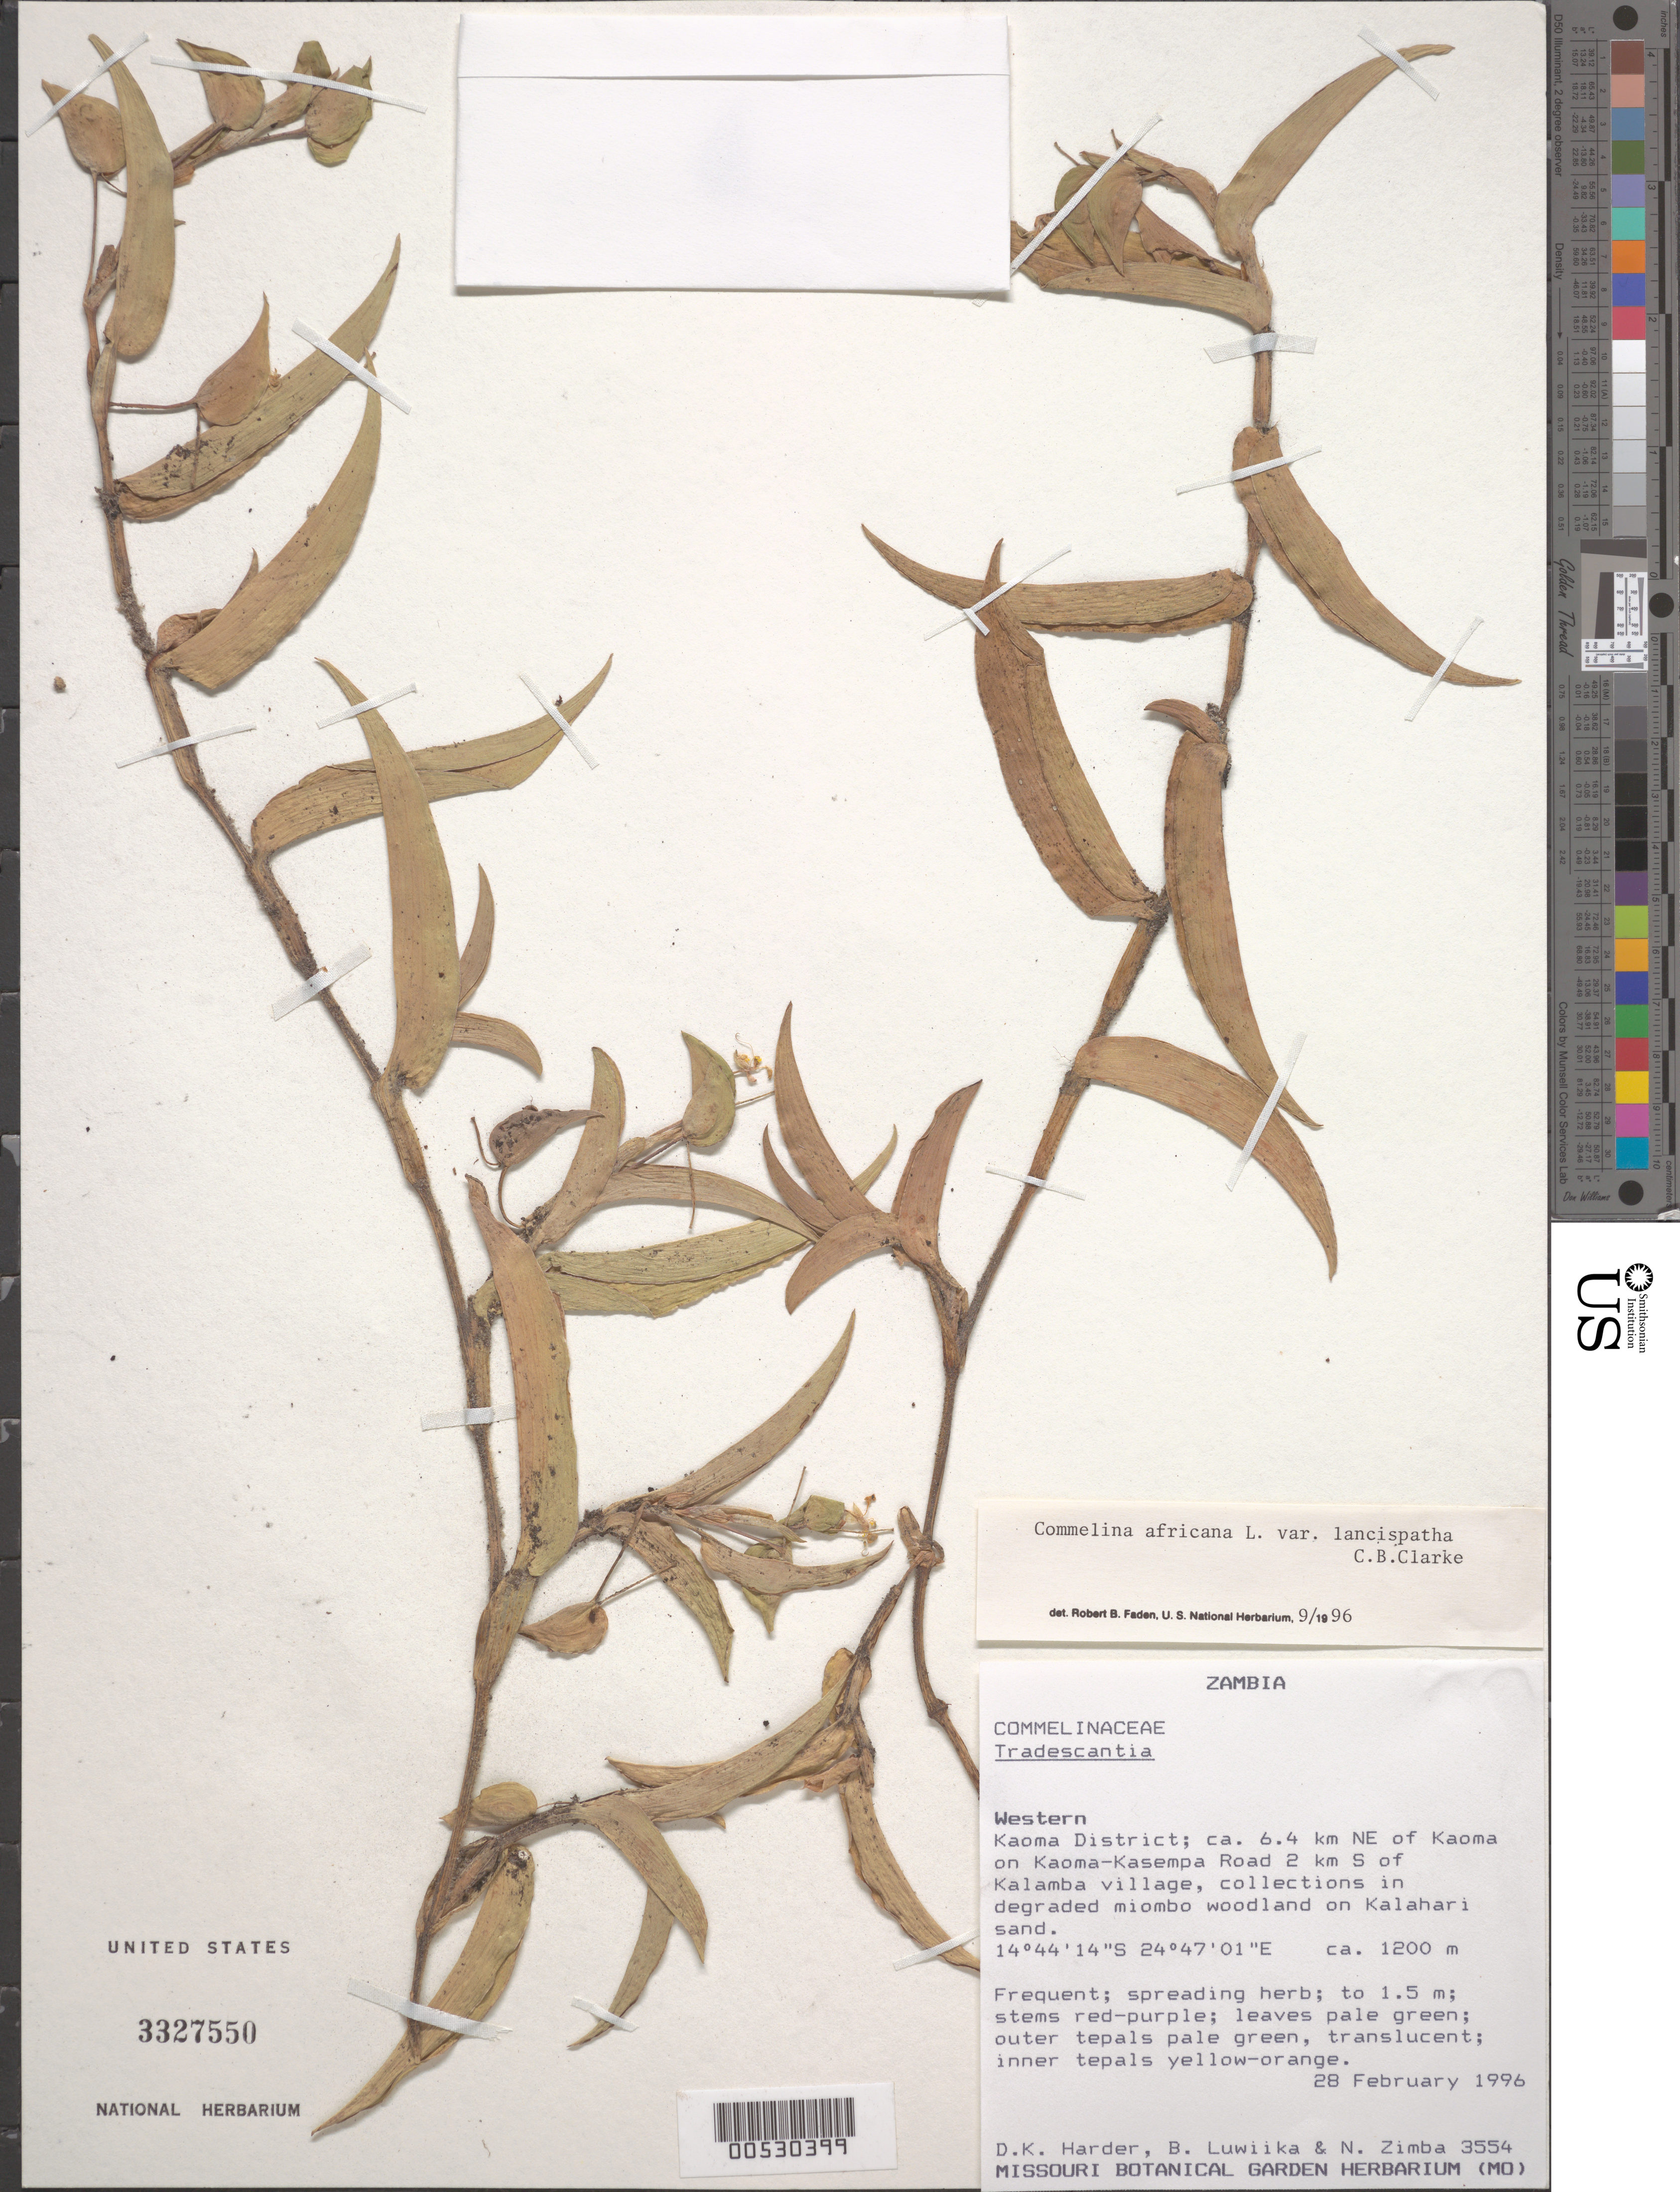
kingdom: Plantae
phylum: Tracheophyta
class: Liliopsida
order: Commelinales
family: Commelinaceae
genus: Commelina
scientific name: Commelina africana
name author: L.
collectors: D. Harder, B. Luwiika & N. B. Zimba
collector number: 3554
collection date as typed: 28 Feb 1996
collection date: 1996-02-28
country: Zambia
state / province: Western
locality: Koama dist., s of kalamba village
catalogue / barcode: US 3327550